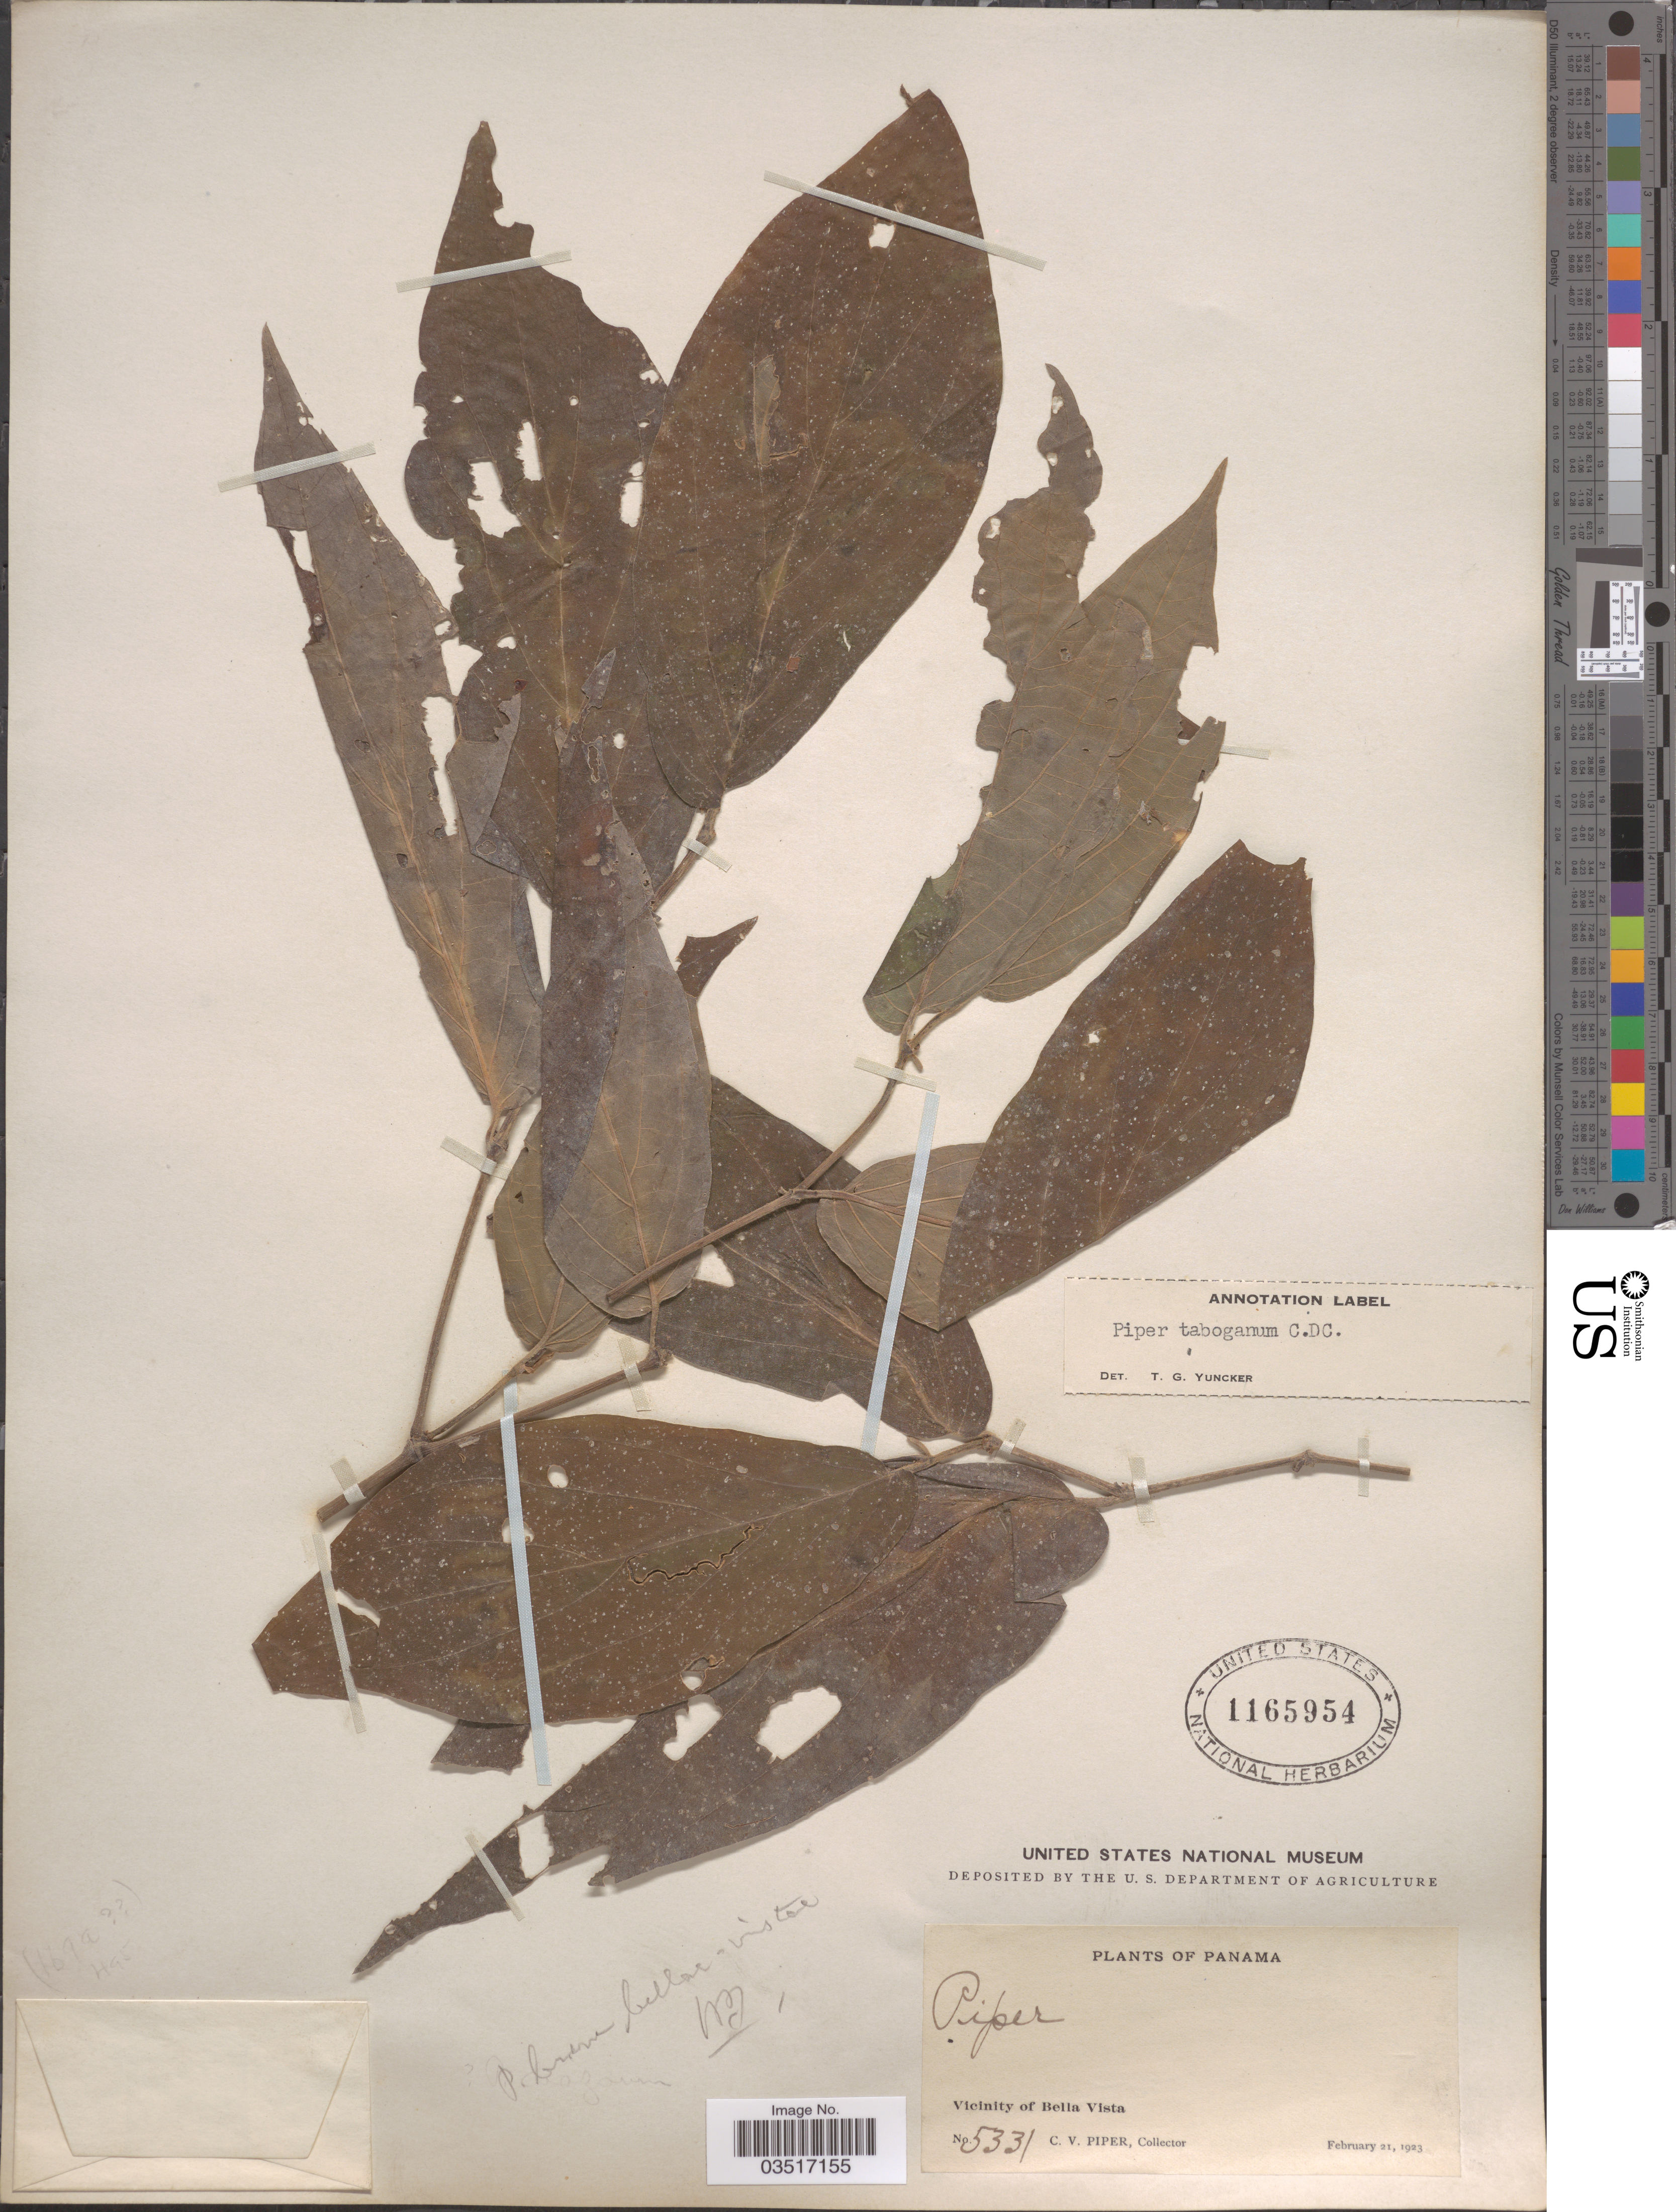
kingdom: Plantae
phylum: Tracheophyta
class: Magnoliopsida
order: Piperales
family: Piperaceae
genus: Piper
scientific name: Piper taboganum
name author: C. DC.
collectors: C. V. Piper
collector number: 5331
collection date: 1923-02-21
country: Panama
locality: Vicinity of Bella Vista.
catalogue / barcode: US 1165954